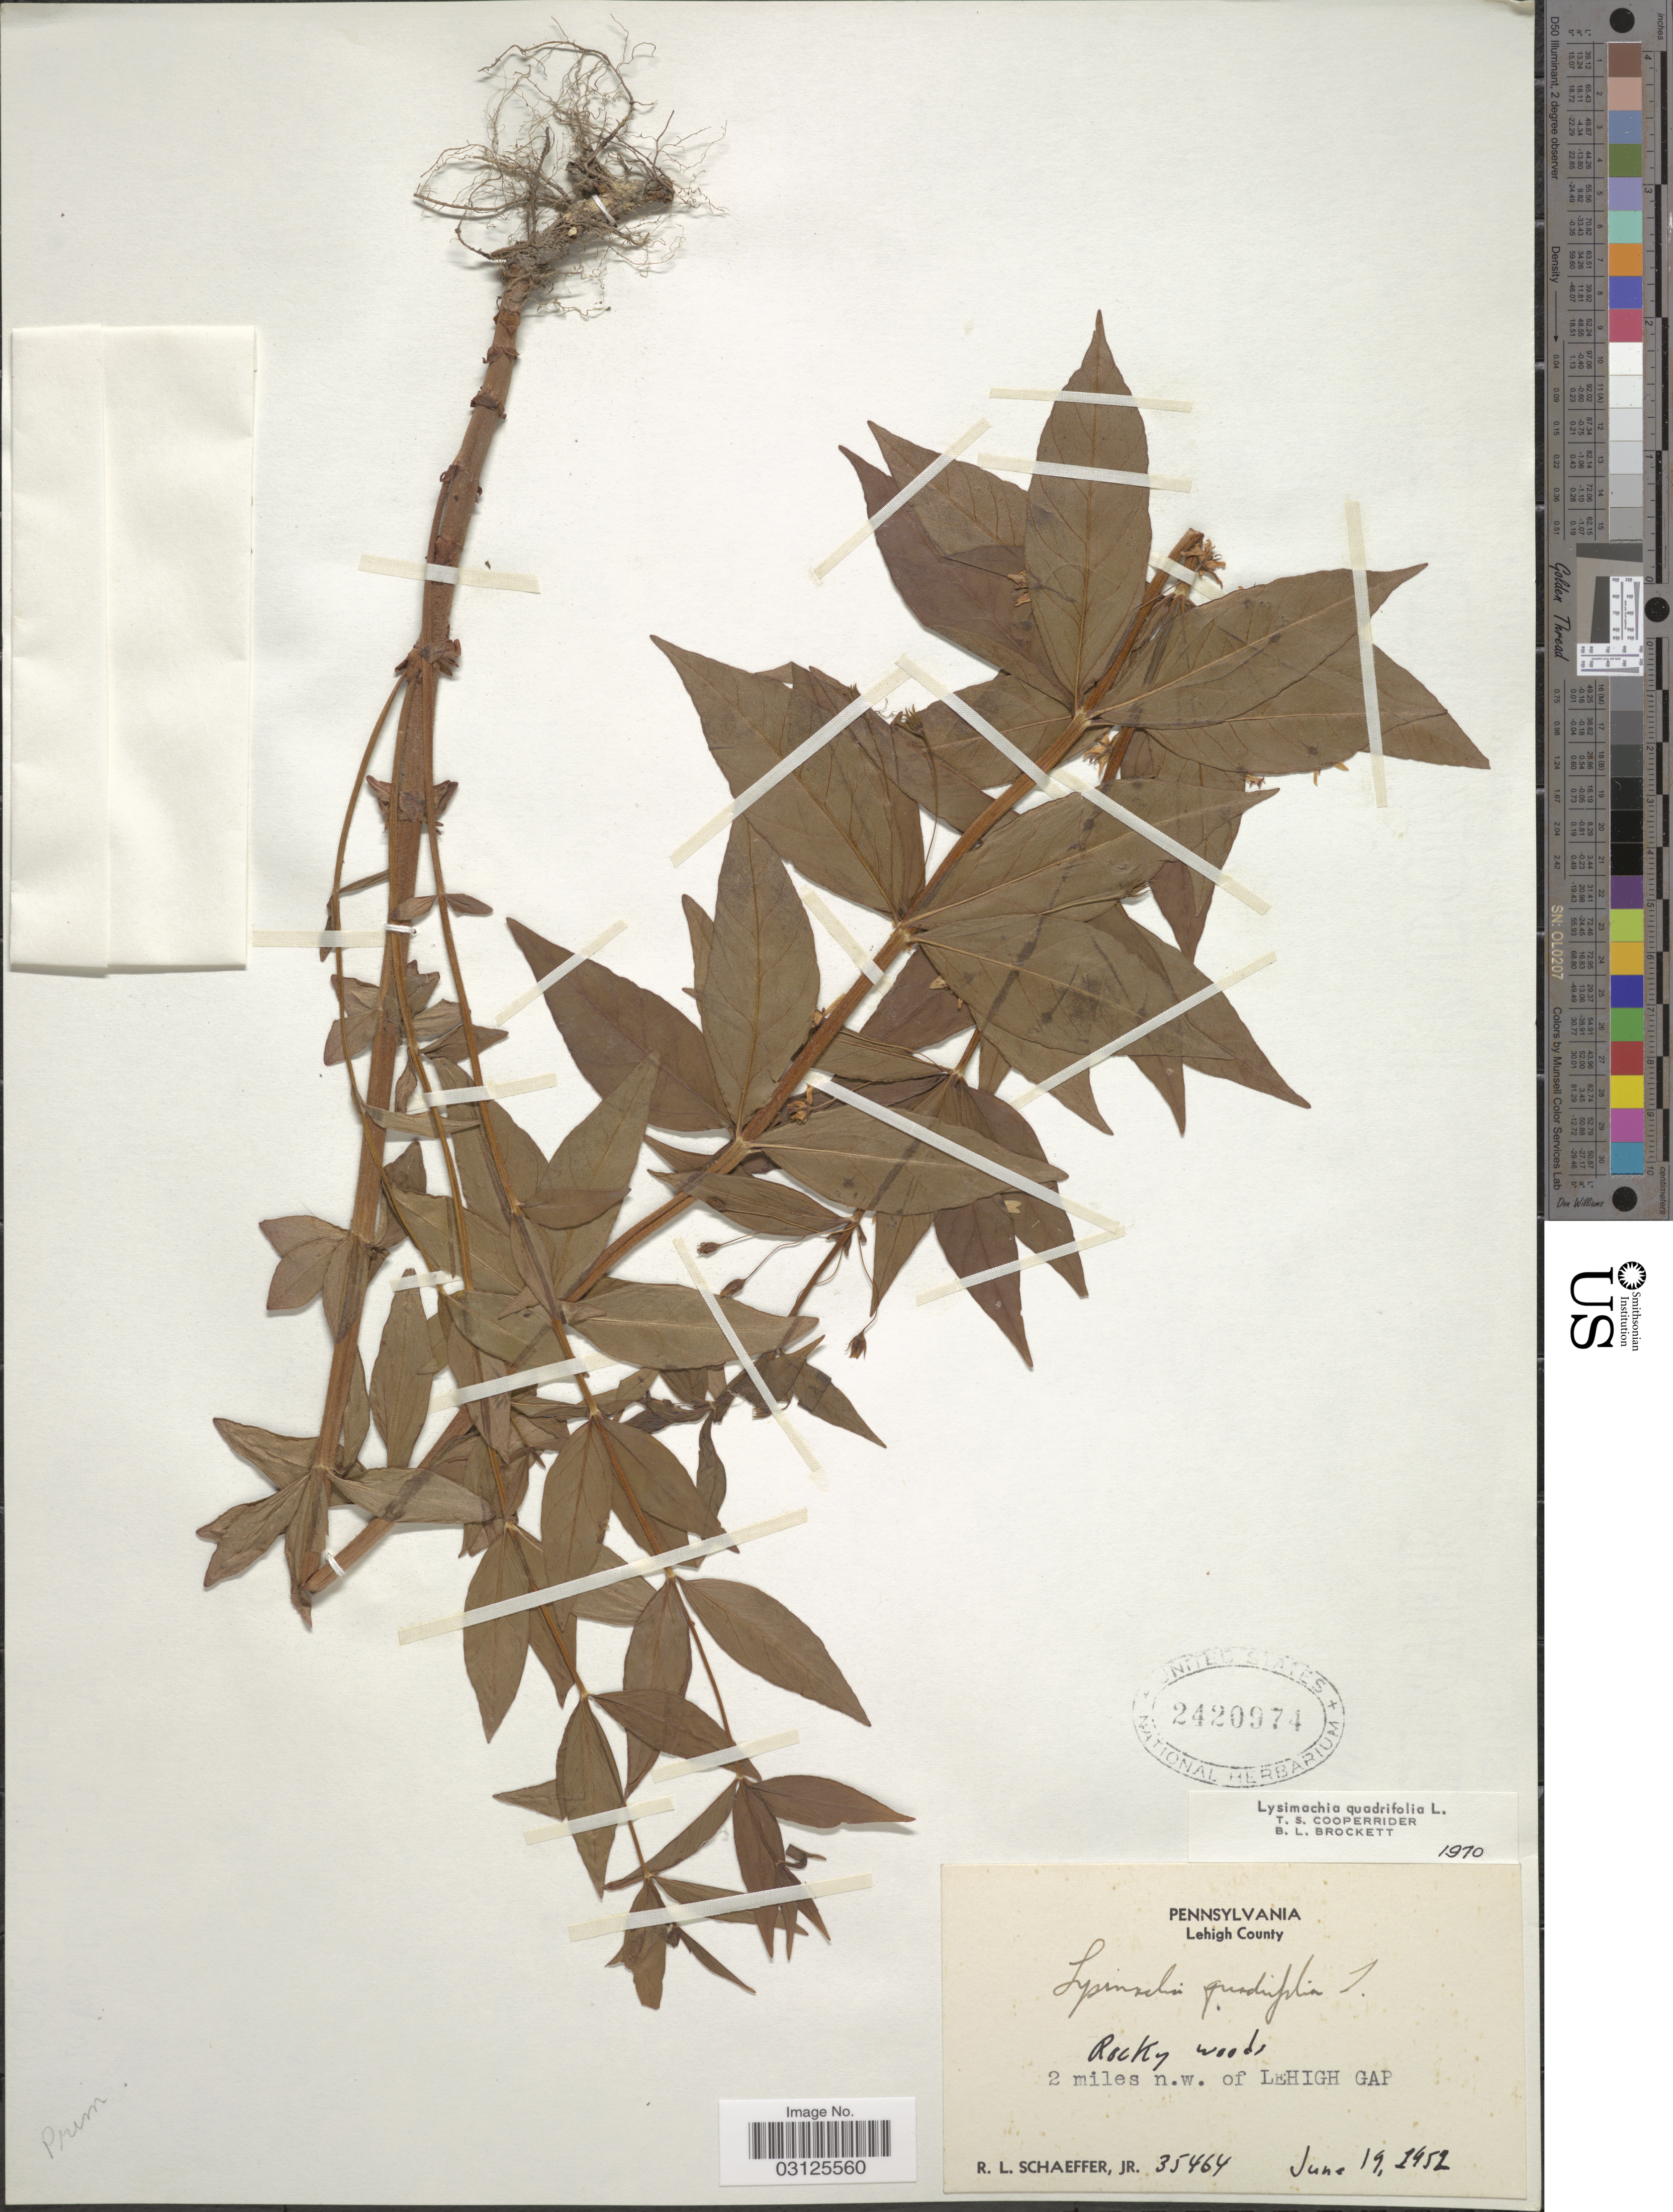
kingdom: Plantae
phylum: Tracheophyta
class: Magnoliopsida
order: Ericales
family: Primulaceae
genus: Lysimachia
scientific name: Lysimachia quadrifolia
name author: L.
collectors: R. L. Schaeffer Jr.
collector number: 35464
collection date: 1952-06-19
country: United States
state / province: Pennsylvania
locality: Lehigh County, Rocky woods, 2 miles n.w. of Lehigh Gap.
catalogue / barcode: US 2420974